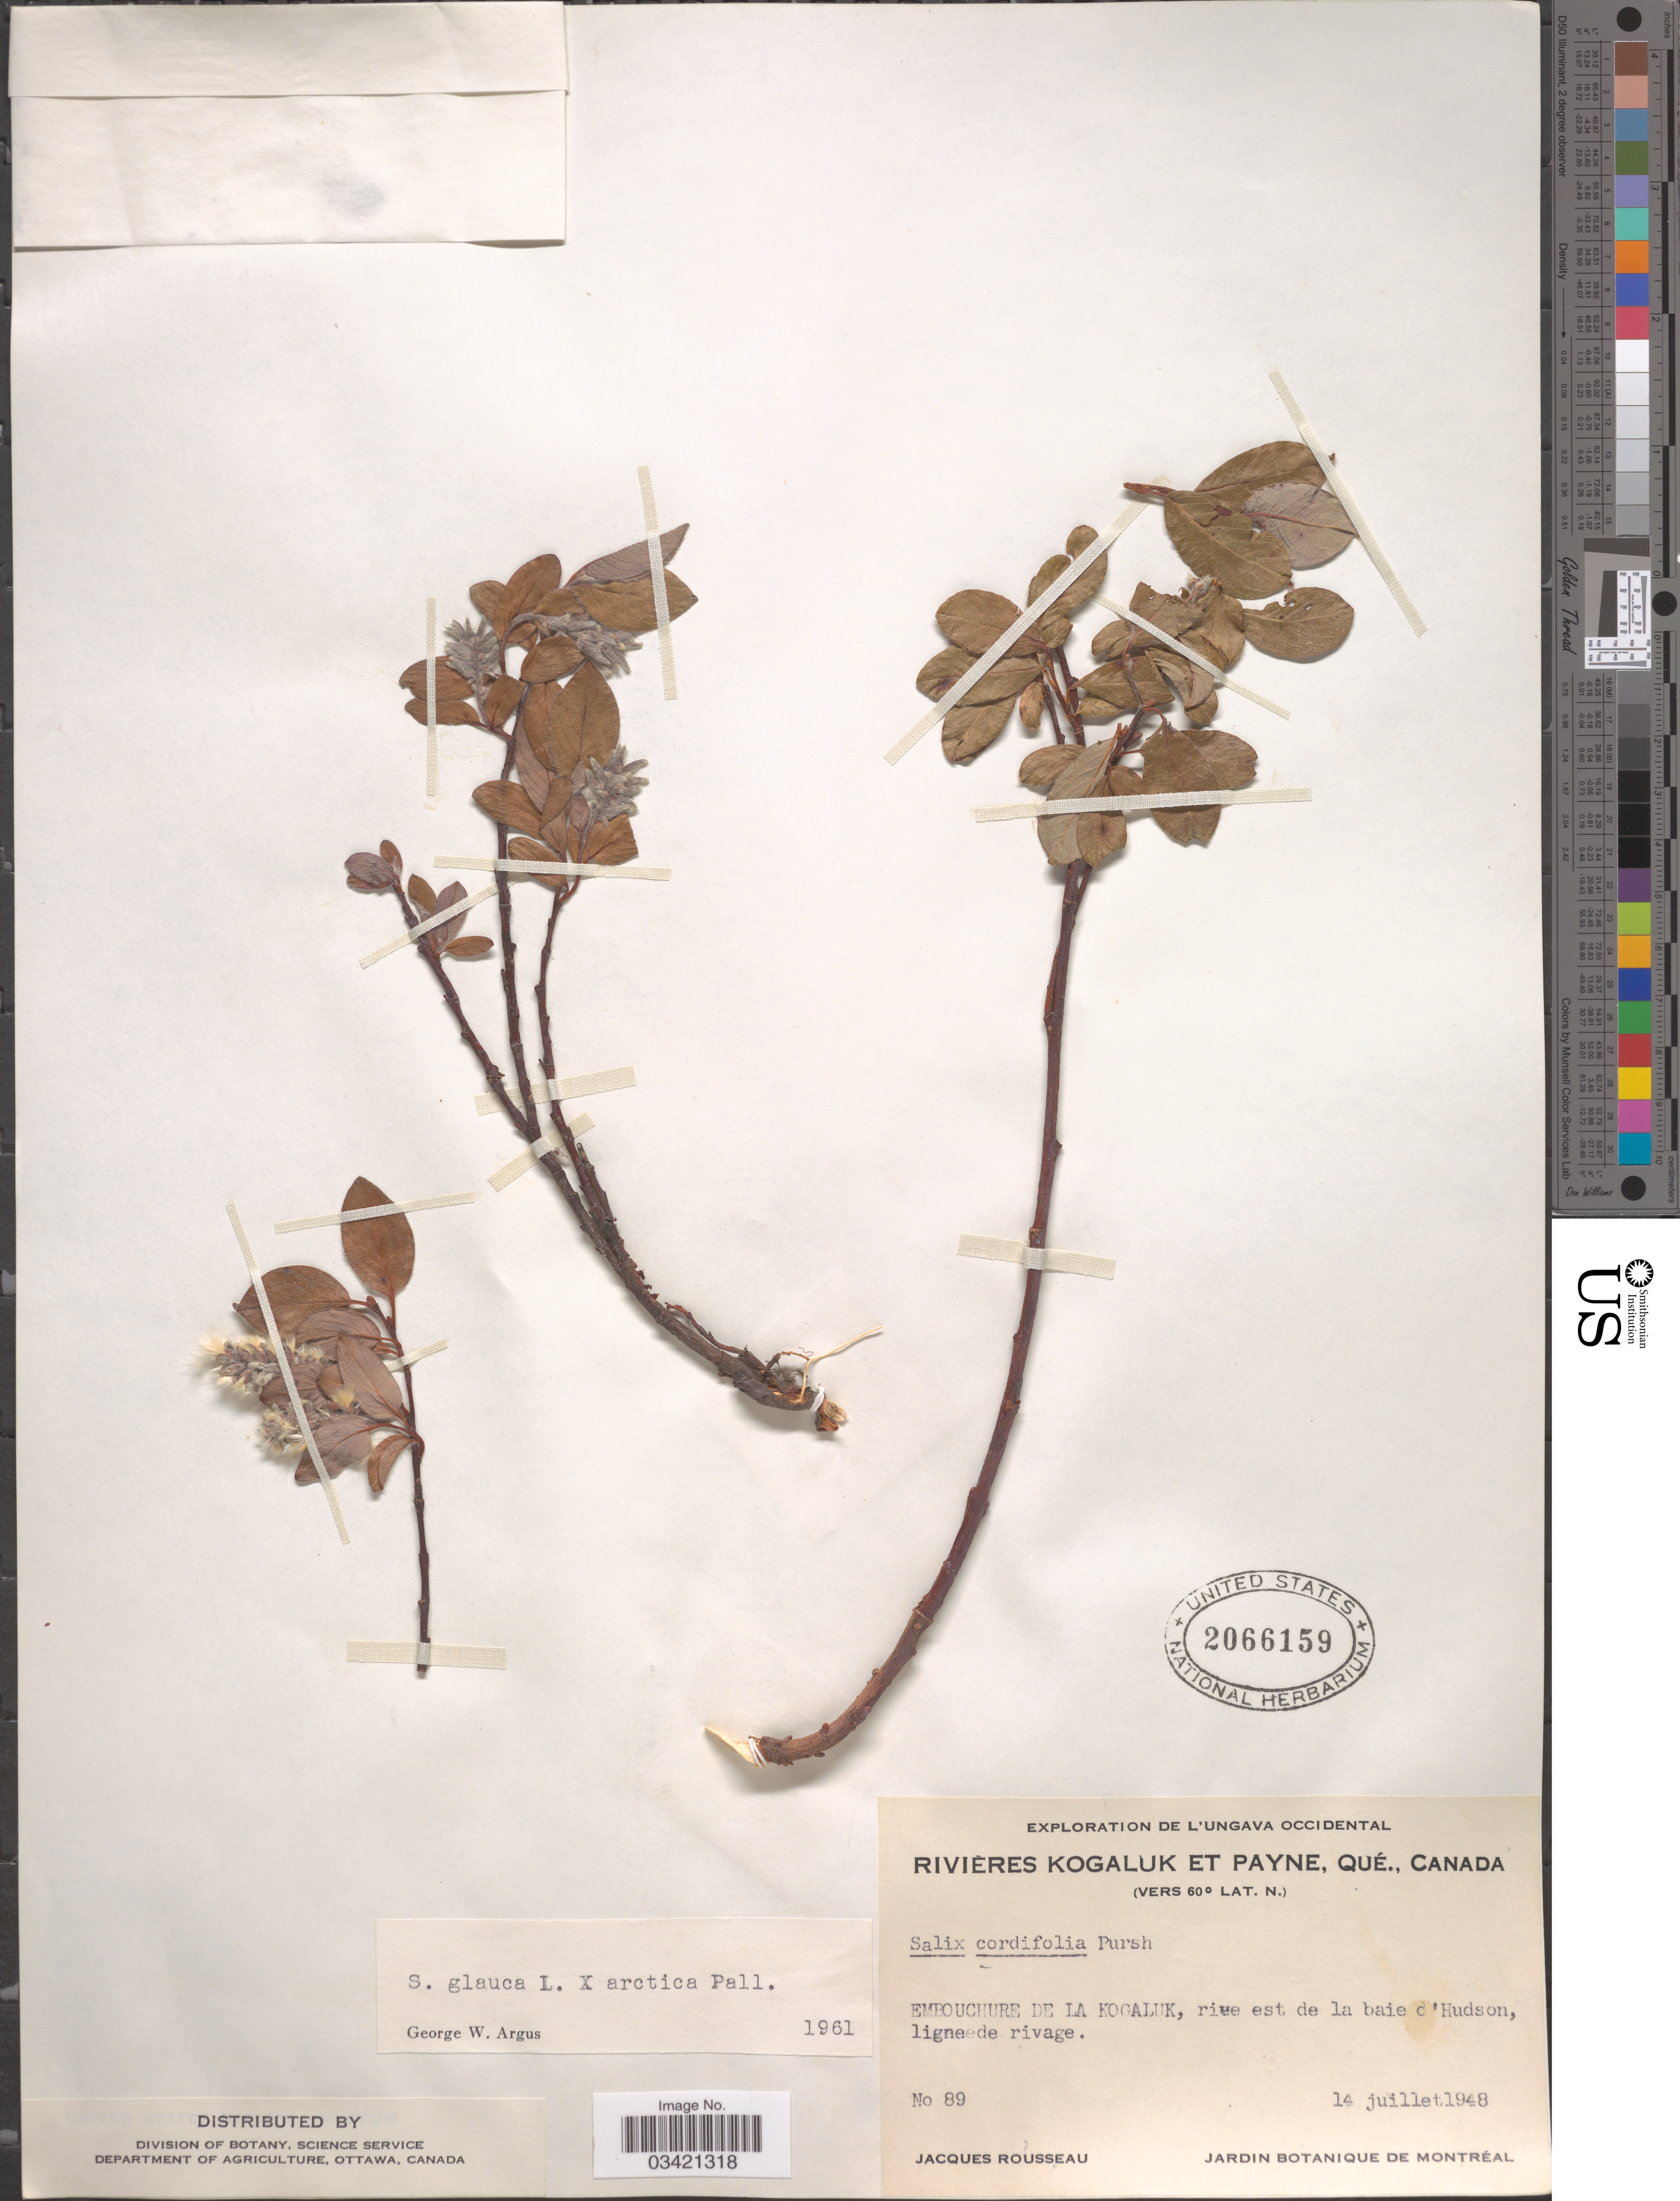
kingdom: Plantae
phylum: Tracheophyta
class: Magnoliopsida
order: Malpighiales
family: Salicaceae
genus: Salix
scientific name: Salix glauca x S. arctica Pall.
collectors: J. Rousseau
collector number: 89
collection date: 1948-07-14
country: Canada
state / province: Quebec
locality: L'Ungava Occidental. Rivières Kogaluk et Payne. Embouchure de la Kogaluk, rive est de la baie d'Hudson, ligne de rivage.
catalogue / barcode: US 2066159